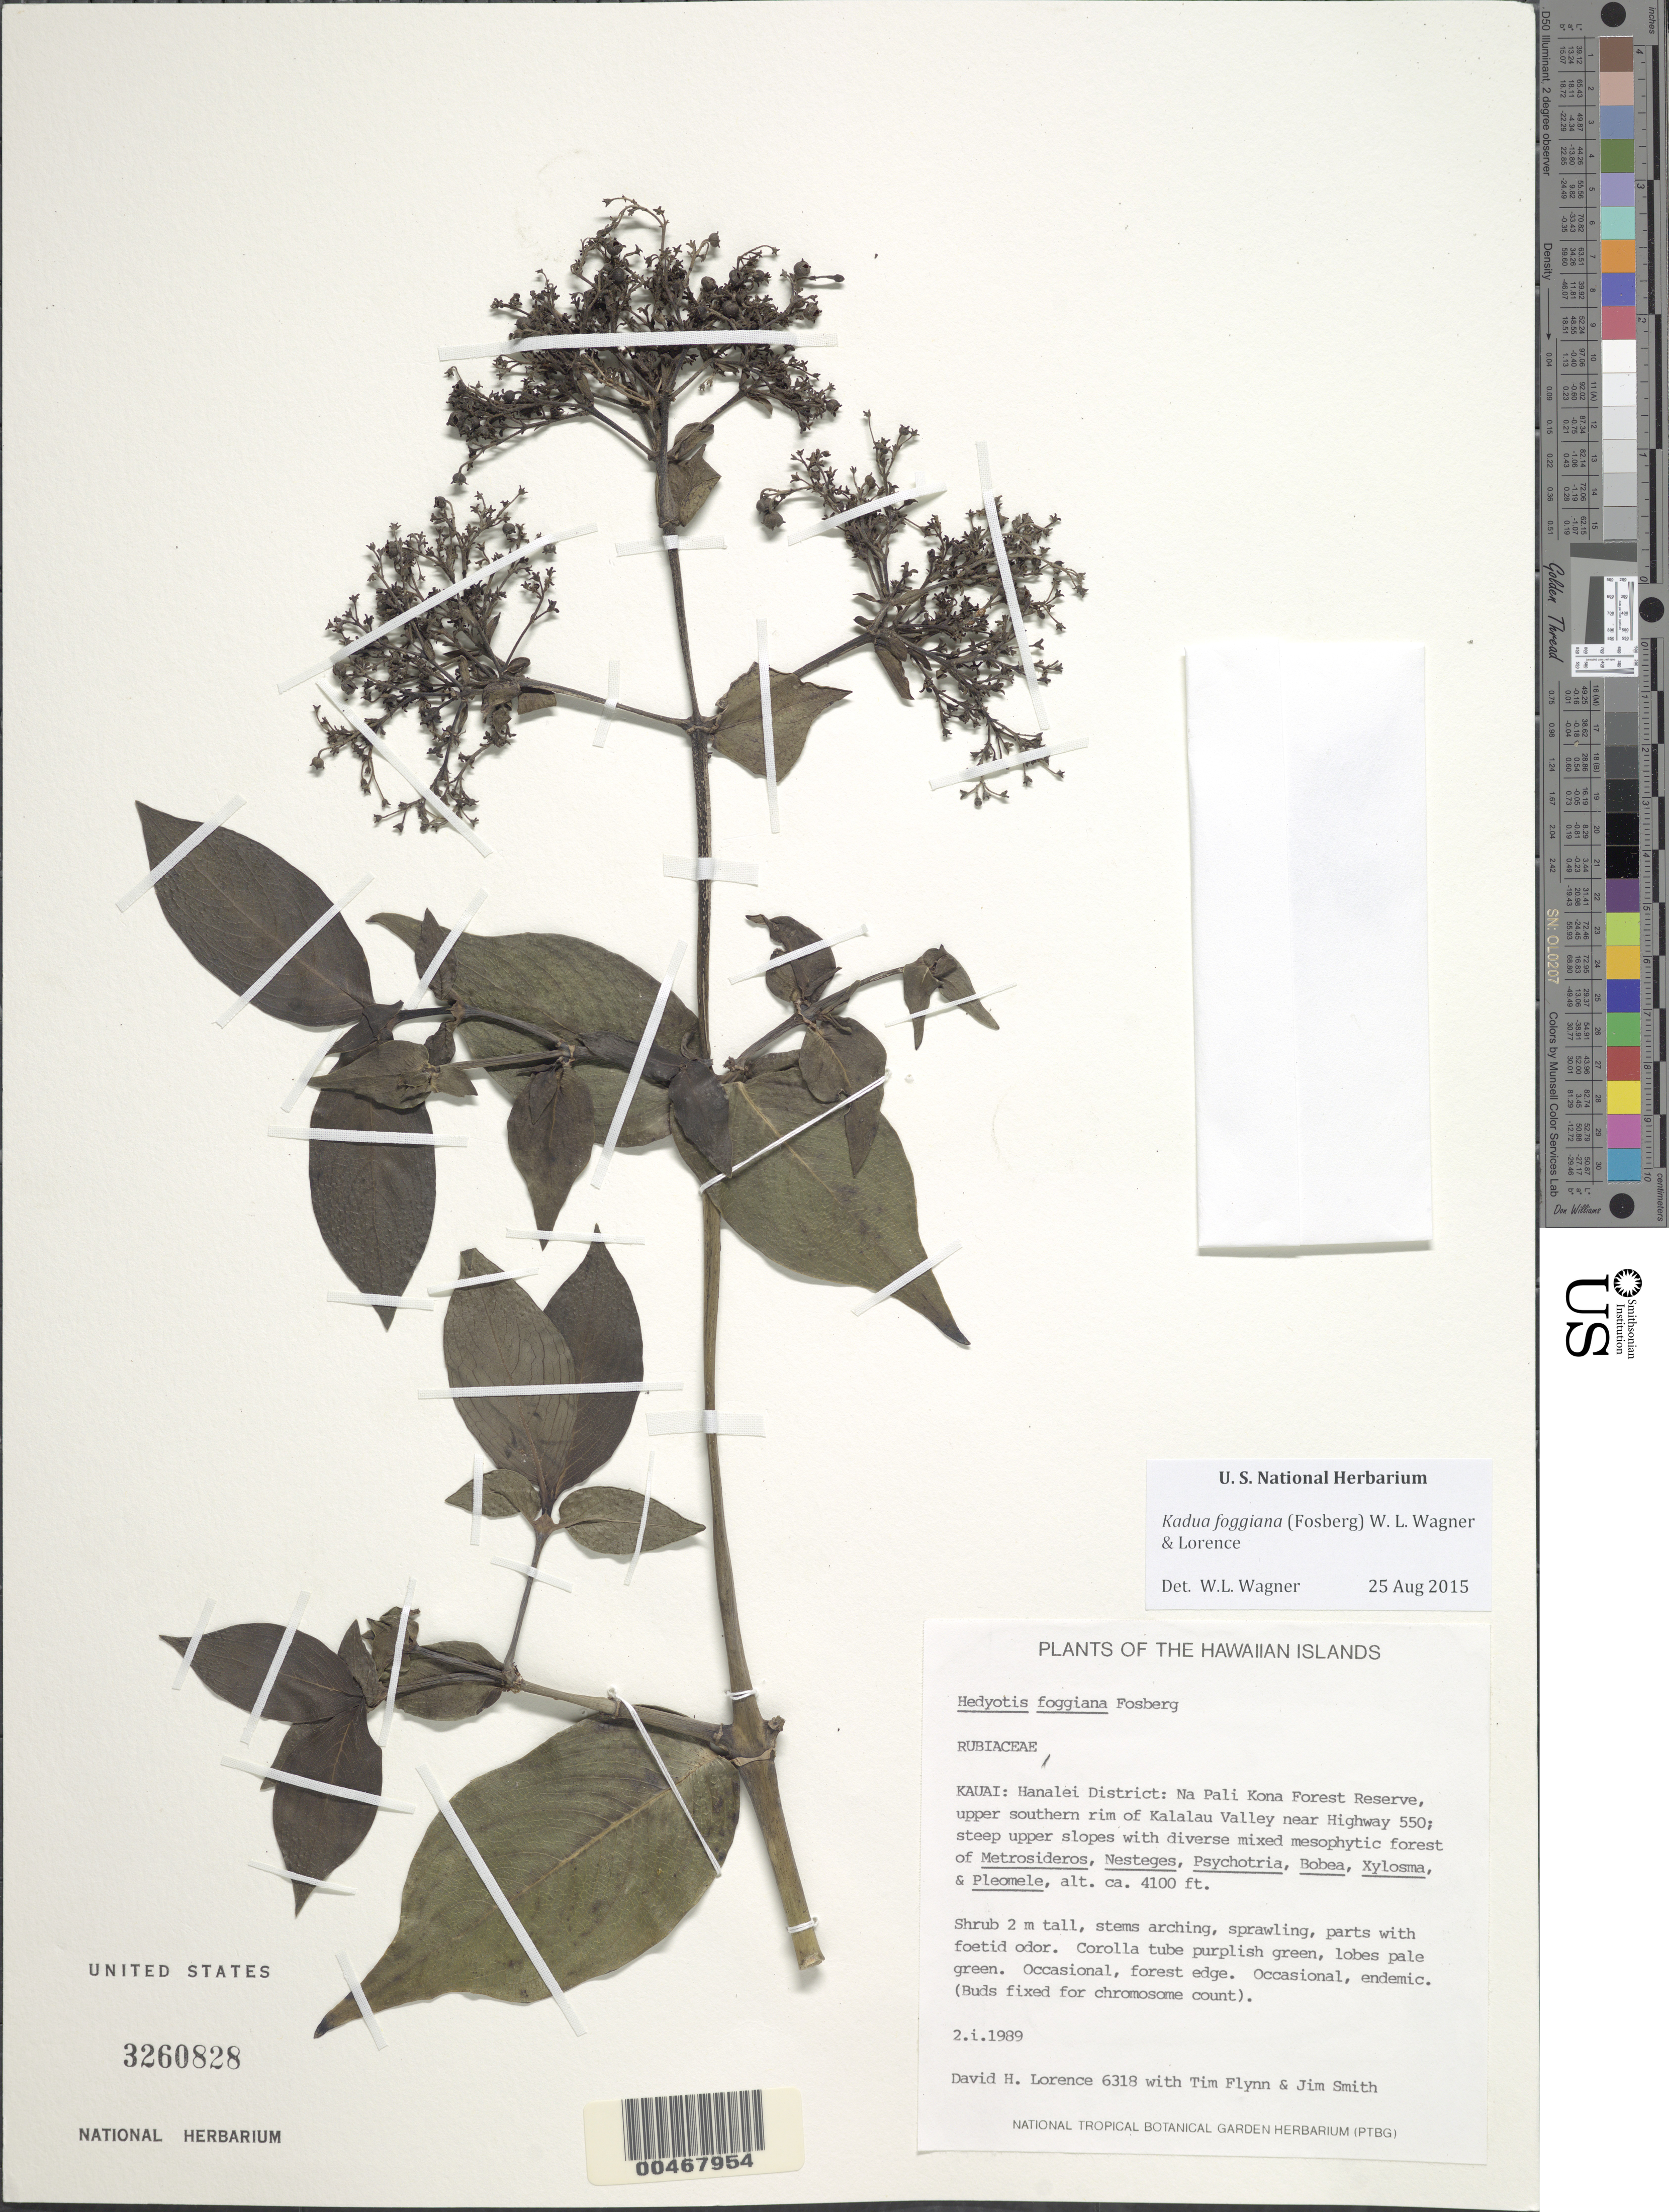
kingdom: Plantae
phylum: Tracheophyta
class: Magnoliopsida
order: Gentianales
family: Rubiaceae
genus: Kadua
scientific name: Kadua foggiana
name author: (Fosberg) W.L. Wagner & Lorence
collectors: D. Lorence, T. W. Flynn & J. Smith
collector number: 6318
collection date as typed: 2 Jan 1989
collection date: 1989-01-02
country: United States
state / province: Hawaii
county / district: Kauai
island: Kaua'i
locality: Hanalei Dist., Na Pali Kona Forest Reserve, upper S rim of Kalalau Valley near Hwy. 550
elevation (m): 1250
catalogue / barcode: US 3260828